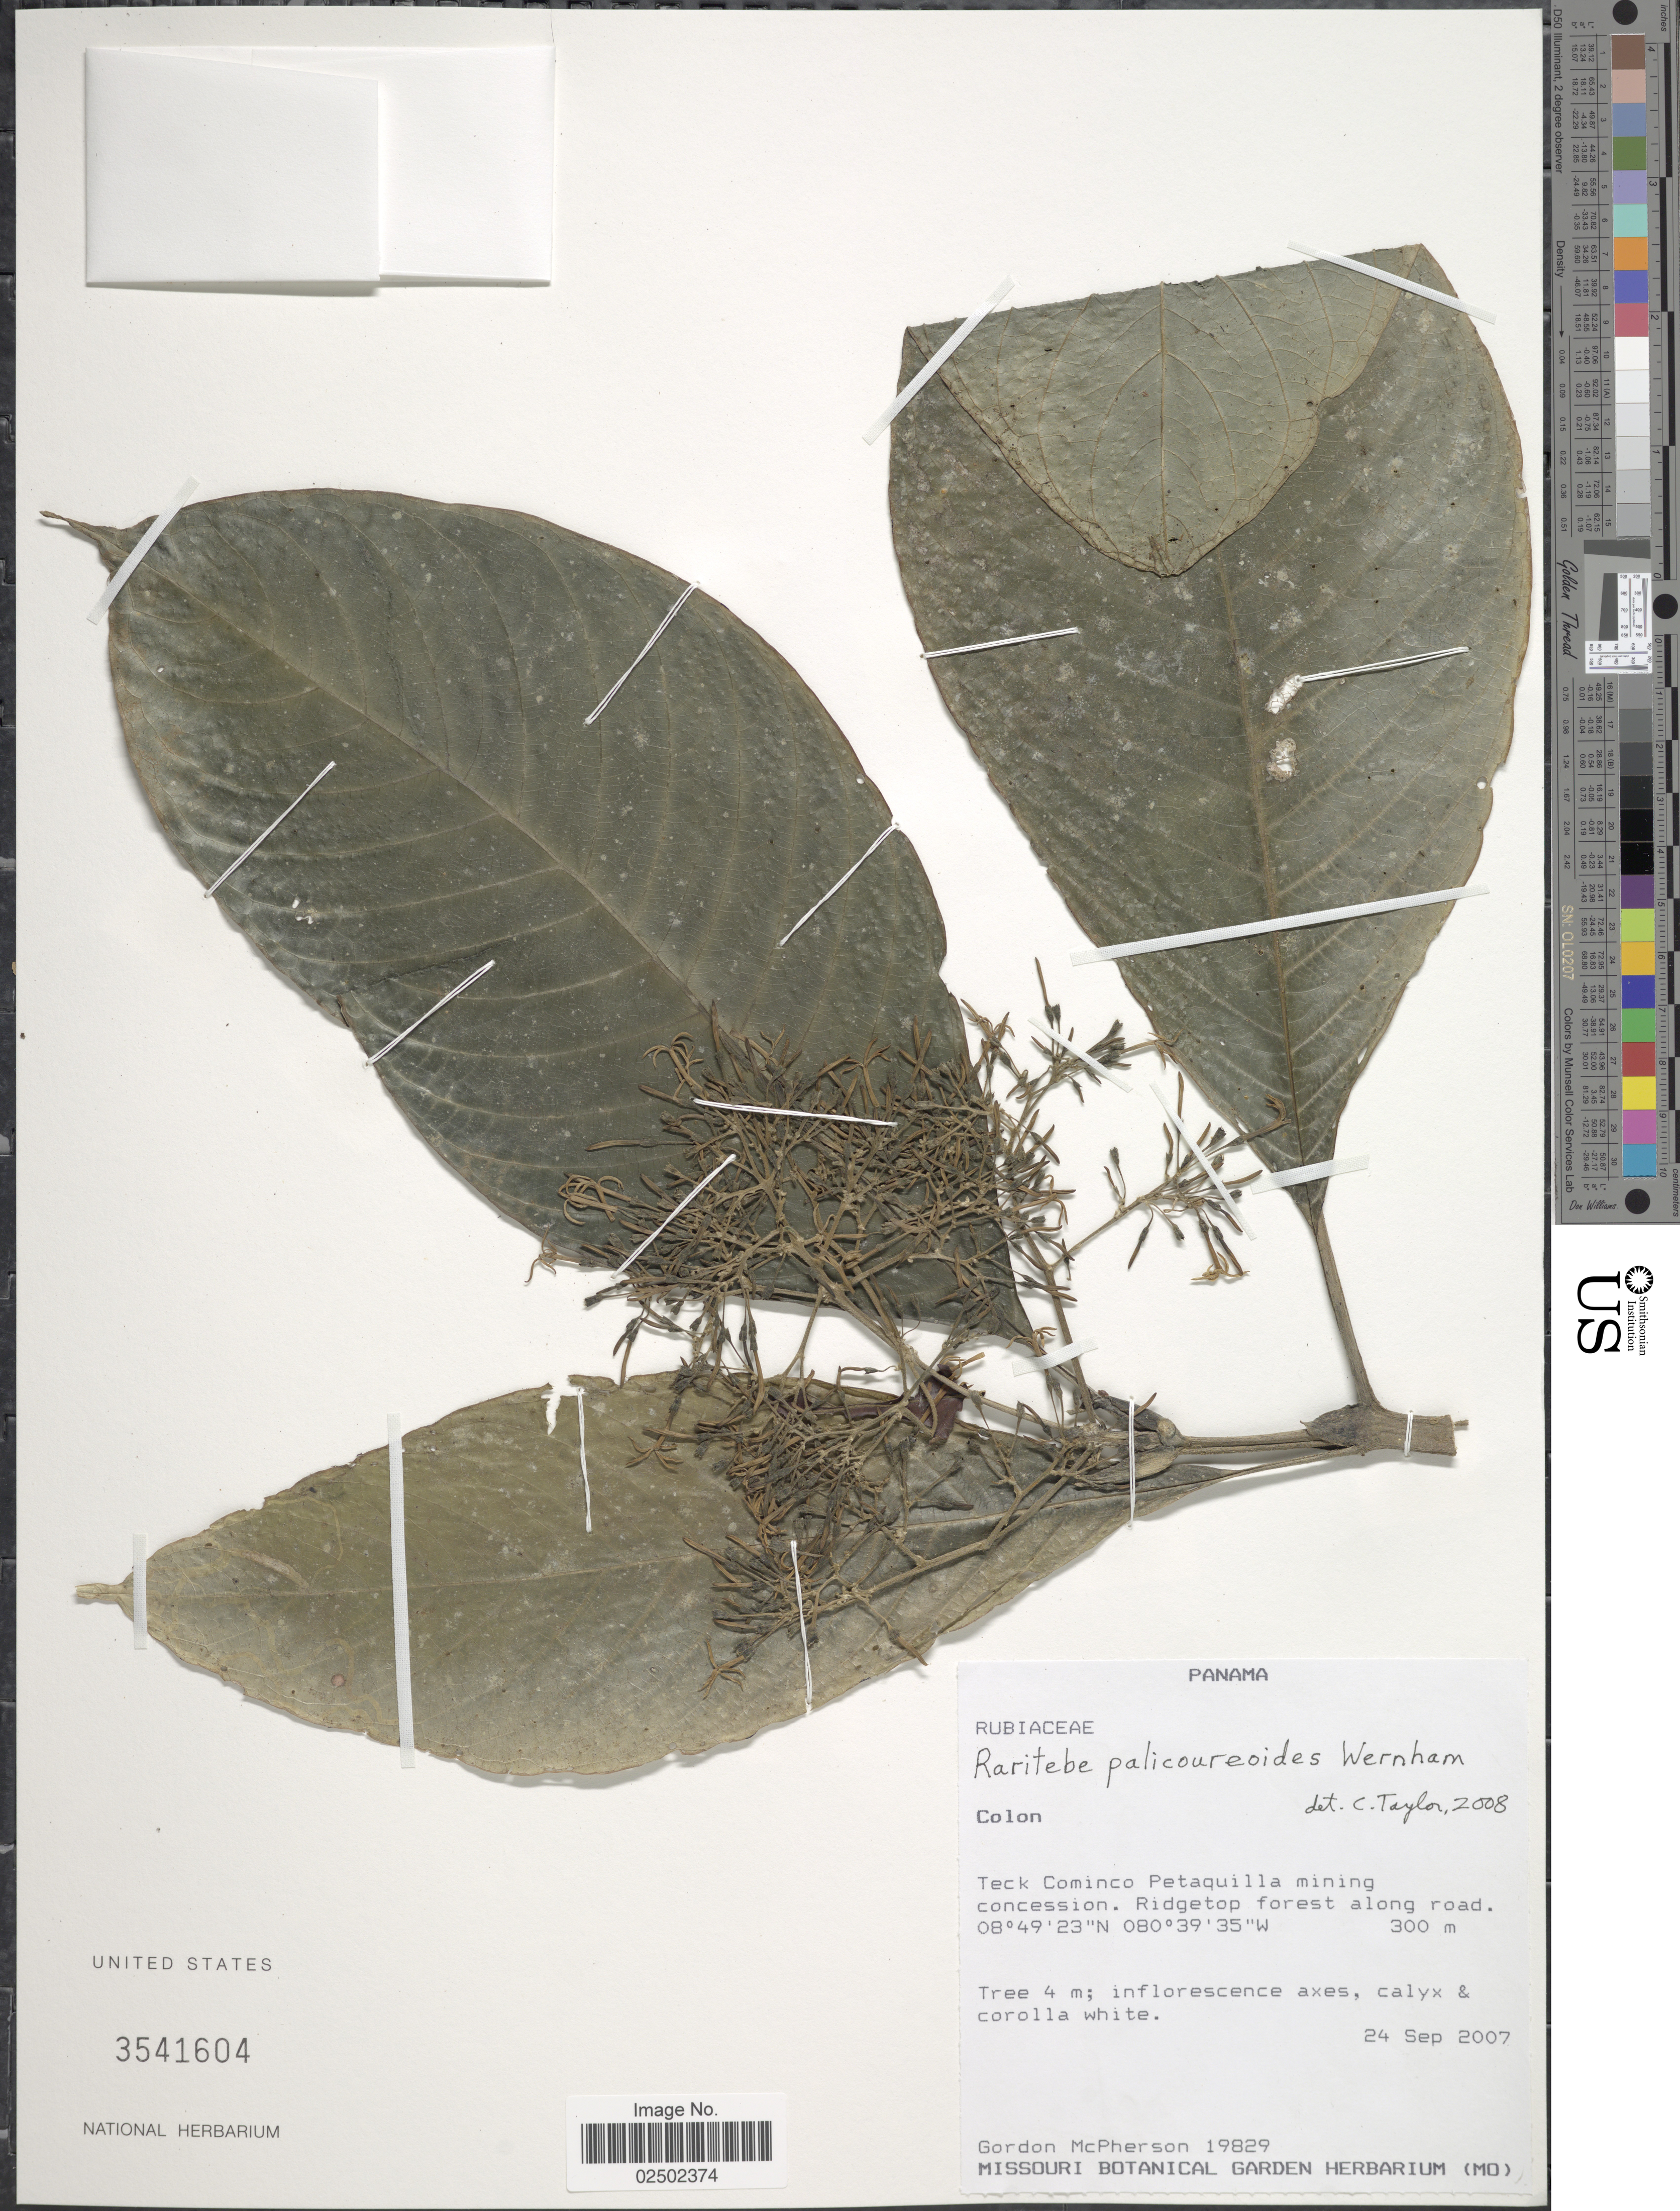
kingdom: Plantae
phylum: Tracheophyta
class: Magnoliopsida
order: Gentianales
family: Rubiaceae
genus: Raritebe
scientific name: Raritebe palicoureoides subsp. dwyeranum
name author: J.H. Kirkbr.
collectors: G. McPherson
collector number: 19829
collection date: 2007-09-24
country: Panama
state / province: Colón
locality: Teck Cominco Petaquilla mining concession. Along road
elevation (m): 300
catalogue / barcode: US 3541604